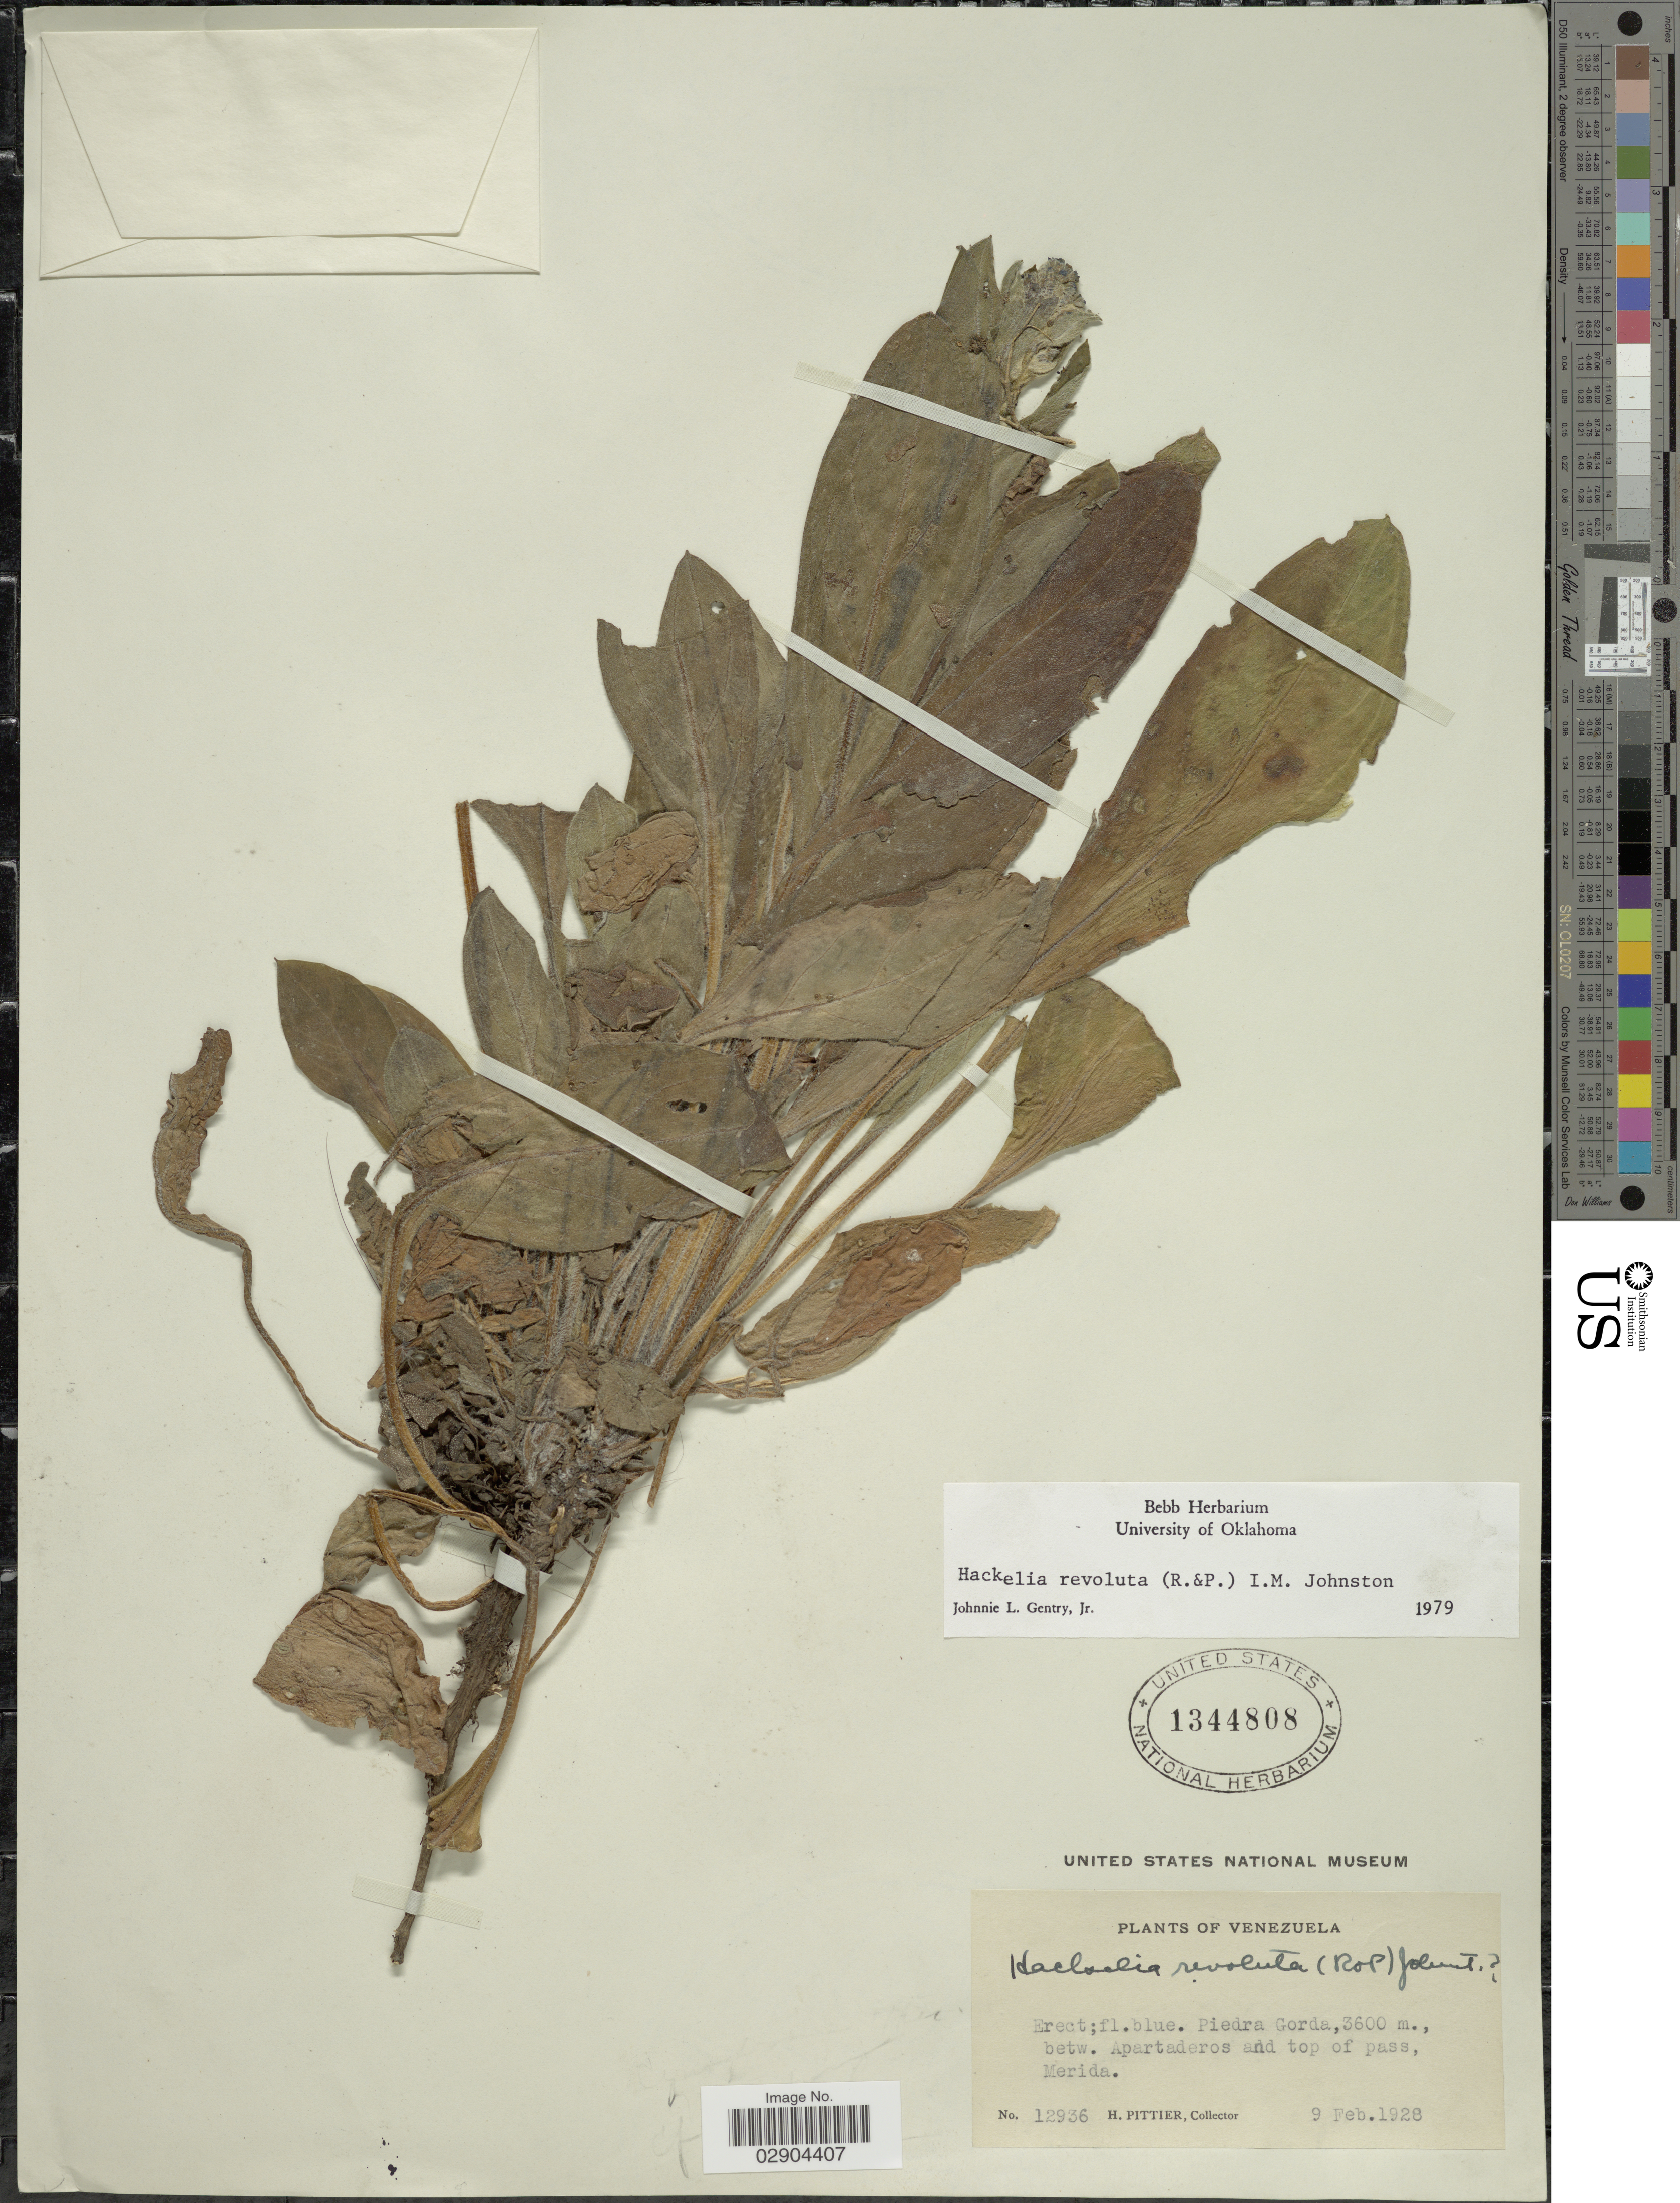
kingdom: Plantae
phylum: Tracheophyta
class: Magnoliopsida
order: Boraginales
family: Boraginaceae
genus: Hackelia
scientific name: Hackelia revoluta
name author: (Ruiz & Pav.) I.M. Johnst.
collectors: H. F. Pittier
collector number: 12936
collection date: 1928-02-09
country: Venezuela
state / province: Mérida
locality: Piedra Gorda, betw. Apartaderos and top of pass, Merida.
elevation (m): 3600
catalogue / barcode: US 1344808